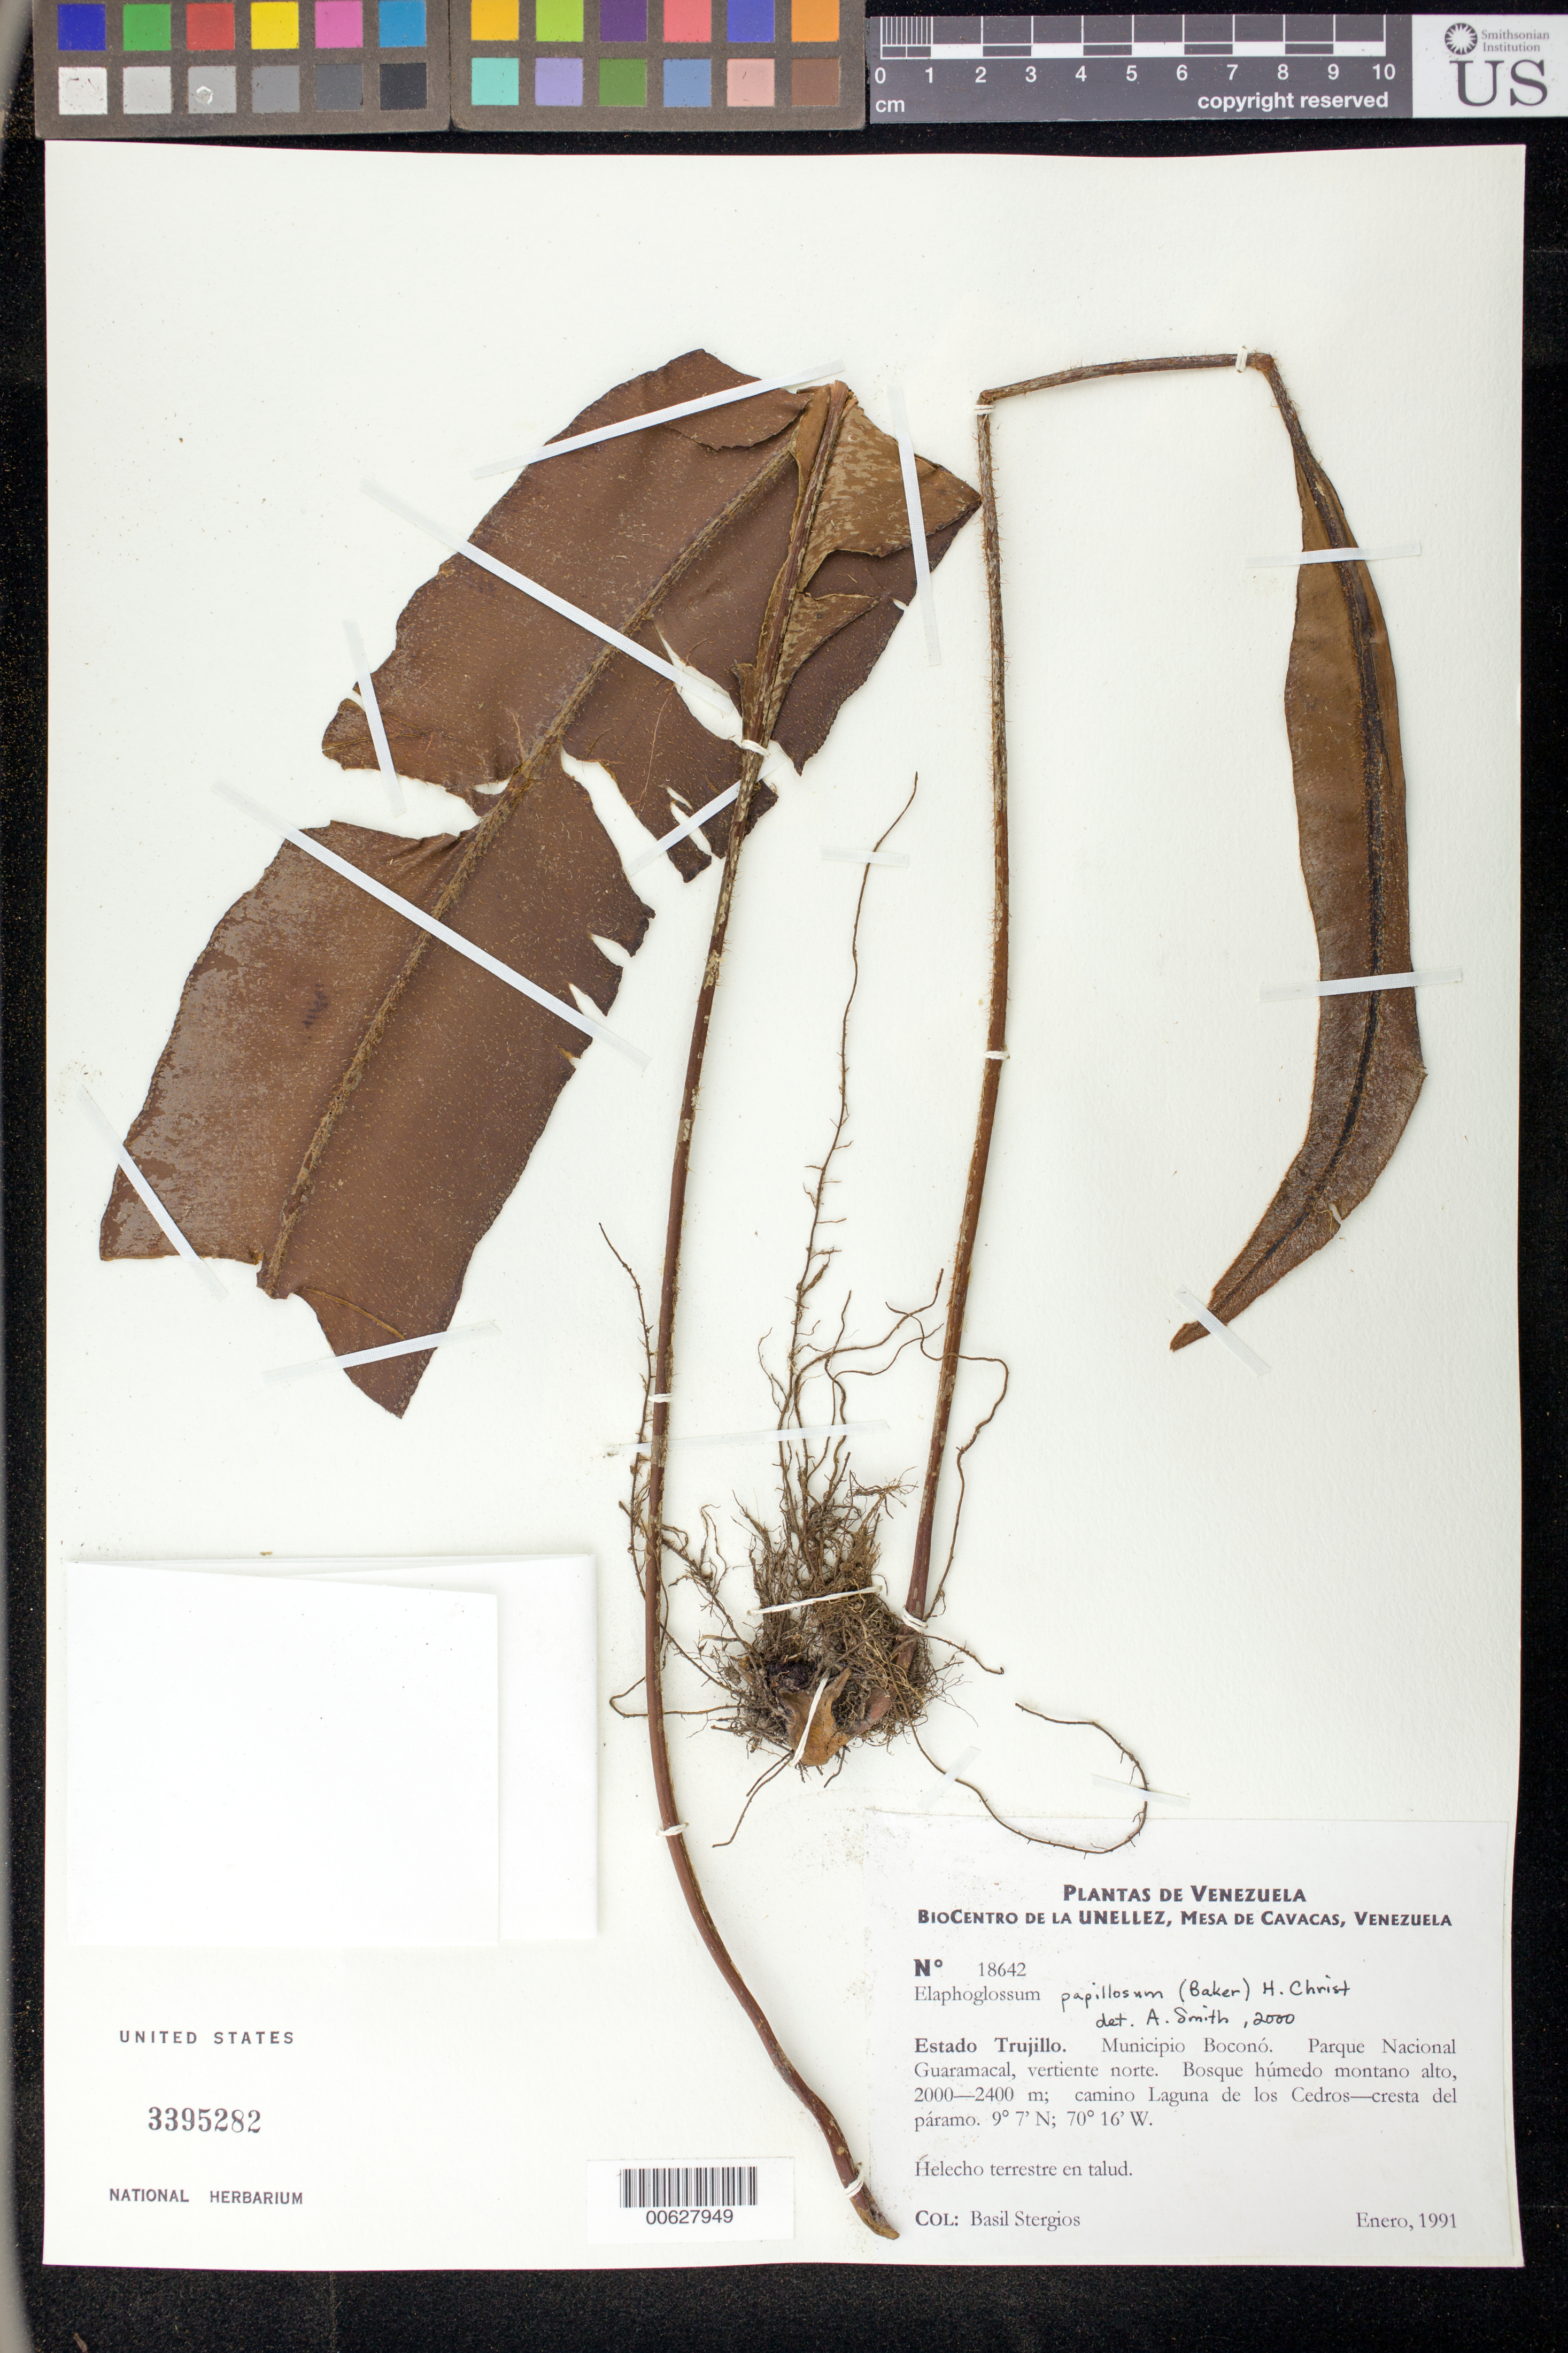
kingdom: Plantae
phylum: Tracheophyta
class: Polypodiopsida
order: Polypodiales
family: Dryopteridaceae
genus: Elaphoglossum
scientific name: Elaphoglossum papillosum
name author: (Baker) Christ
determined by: Smith, Alan R., (UC)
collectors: B. G. Stergios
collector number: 18642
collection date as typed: Jan 1991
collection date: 1991-01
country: Venezuela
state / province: Trujillo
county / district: Boconó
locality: Parque Nacional Guaramacal, vertiente N, camino laguna de los Cedros-cresta del páramo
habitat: Bosque húmedo montano alto.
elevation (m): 2000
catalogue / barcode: US 3395282